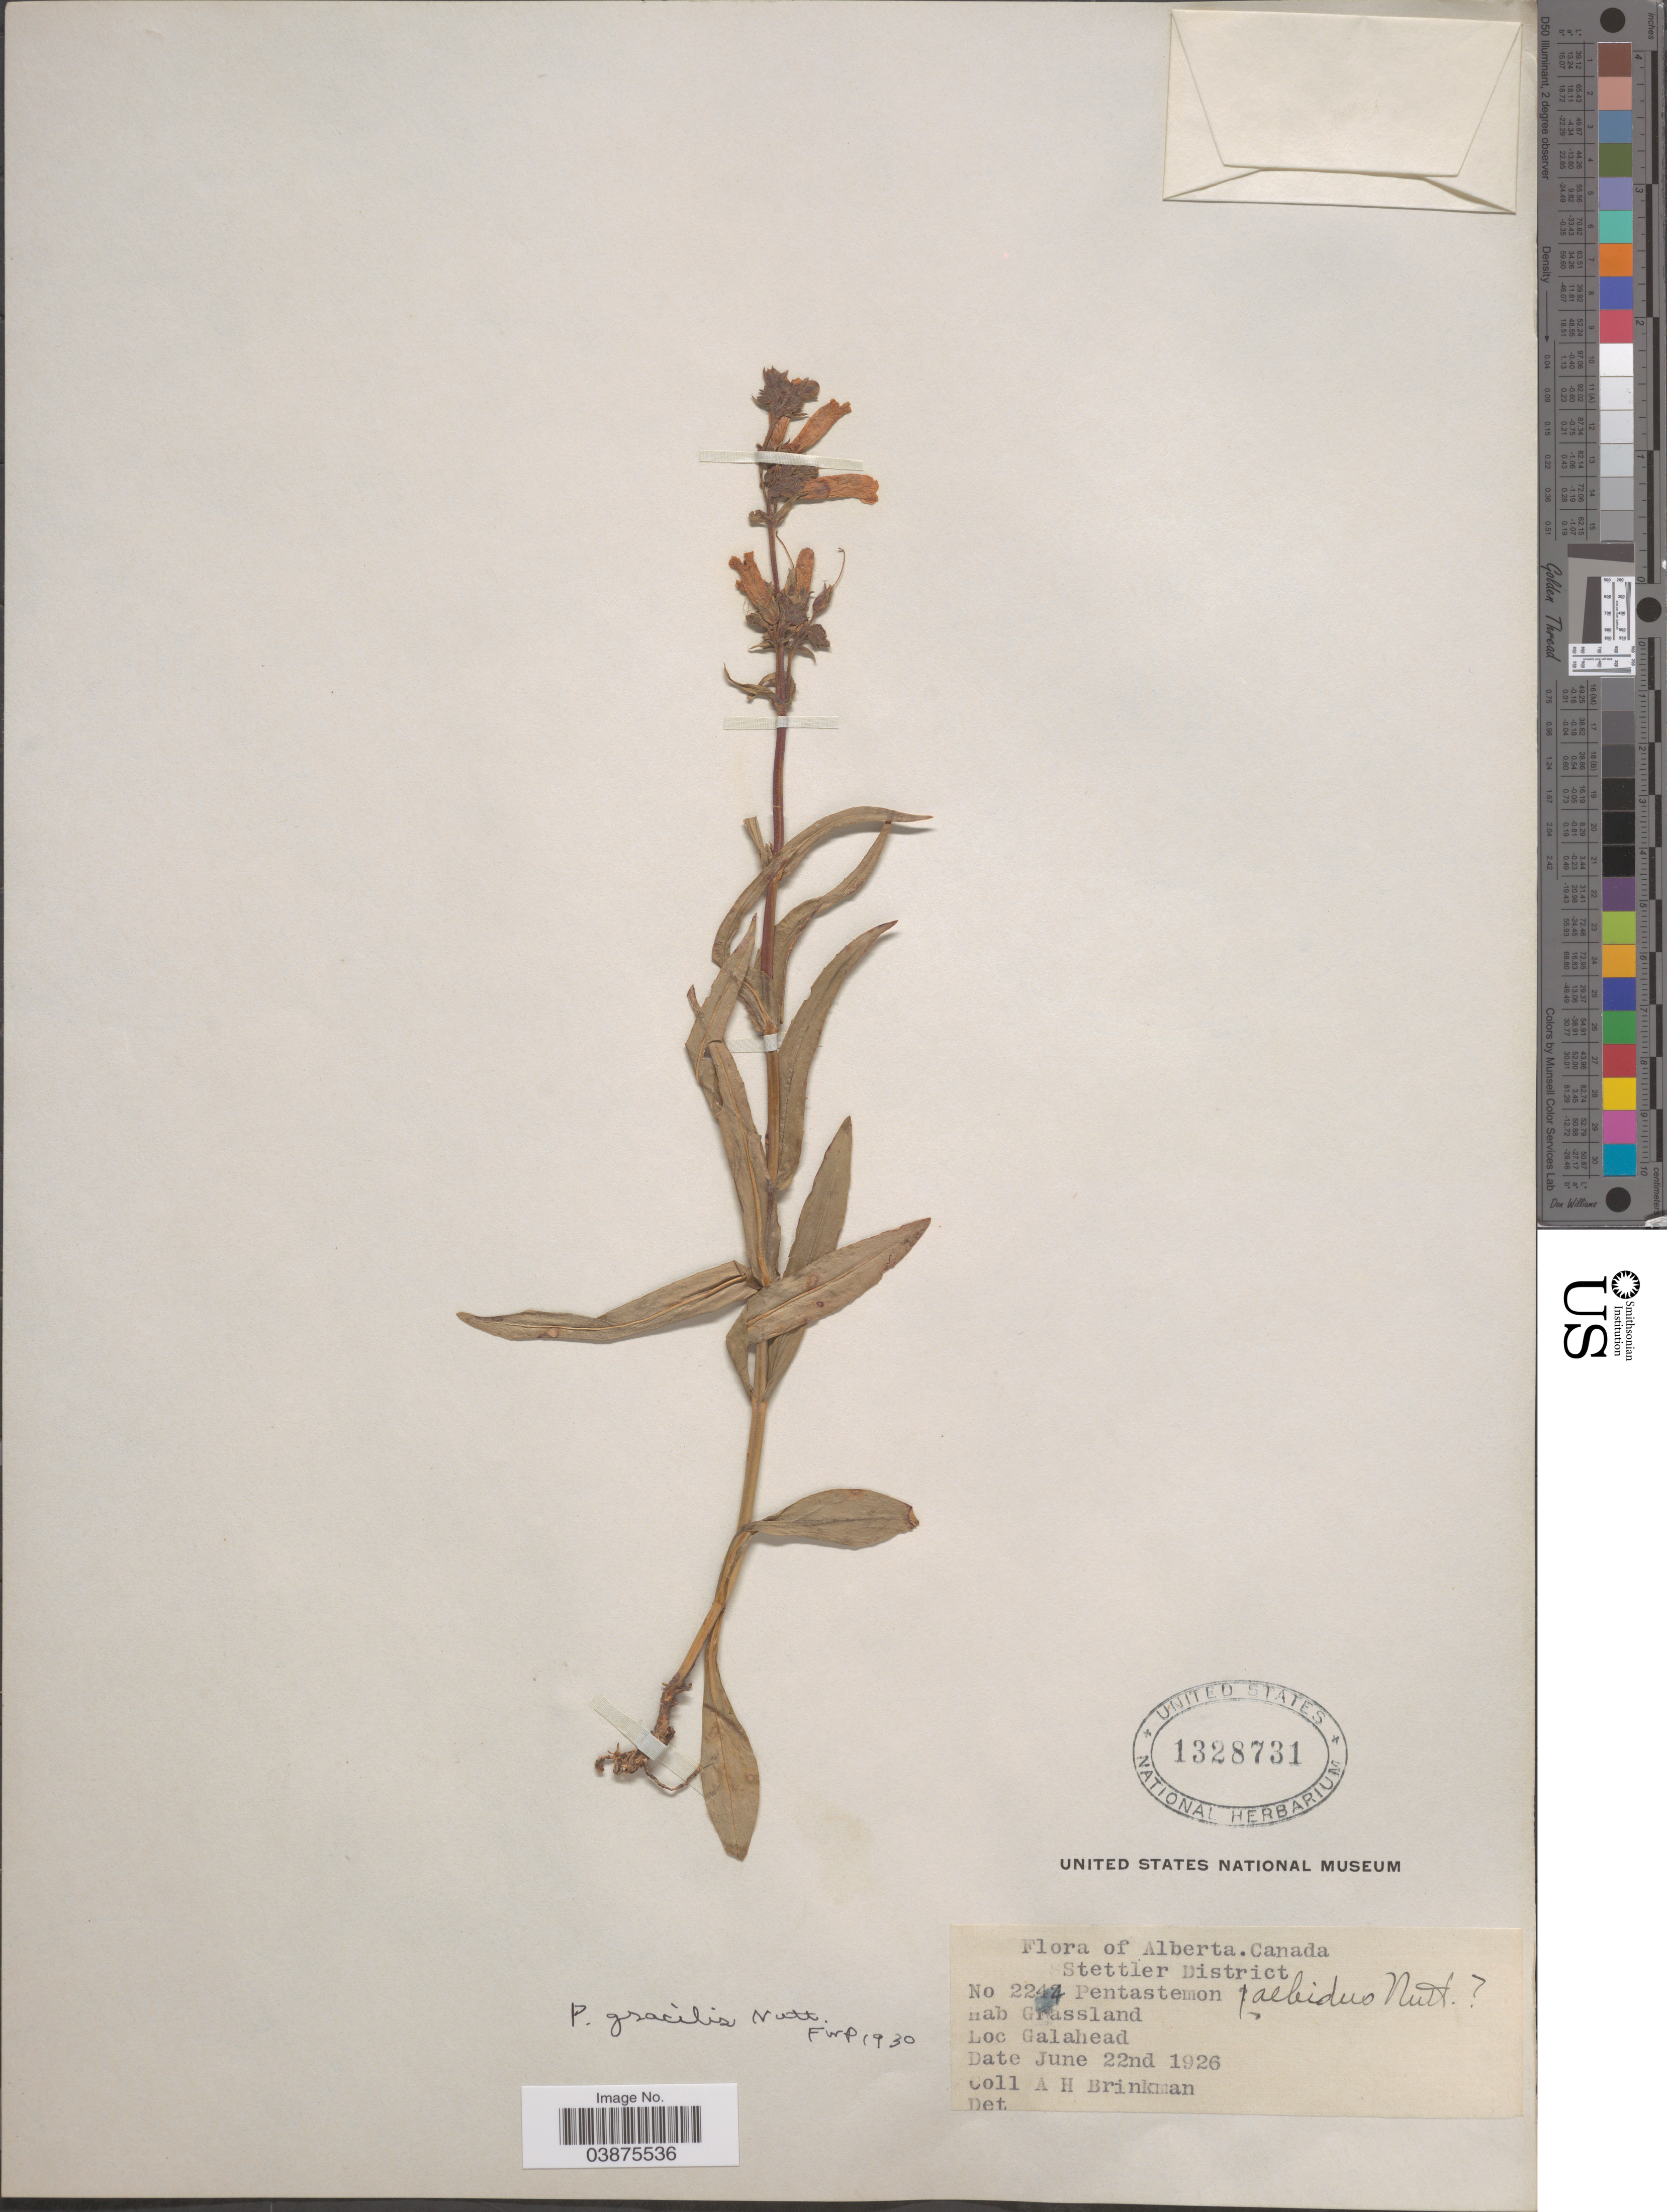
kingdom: Plantae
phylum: Tracheophyta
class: Magnoliopsida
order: Lamiales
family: Plantaginaceae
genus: Penstemon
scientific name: Penstemon gracilis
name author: Nutt.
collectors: A. Brinkman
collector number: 2244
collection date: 1926-06-22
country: Canada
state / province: Alberta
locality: Stettler District. Galahead.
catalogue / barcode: US 1328731